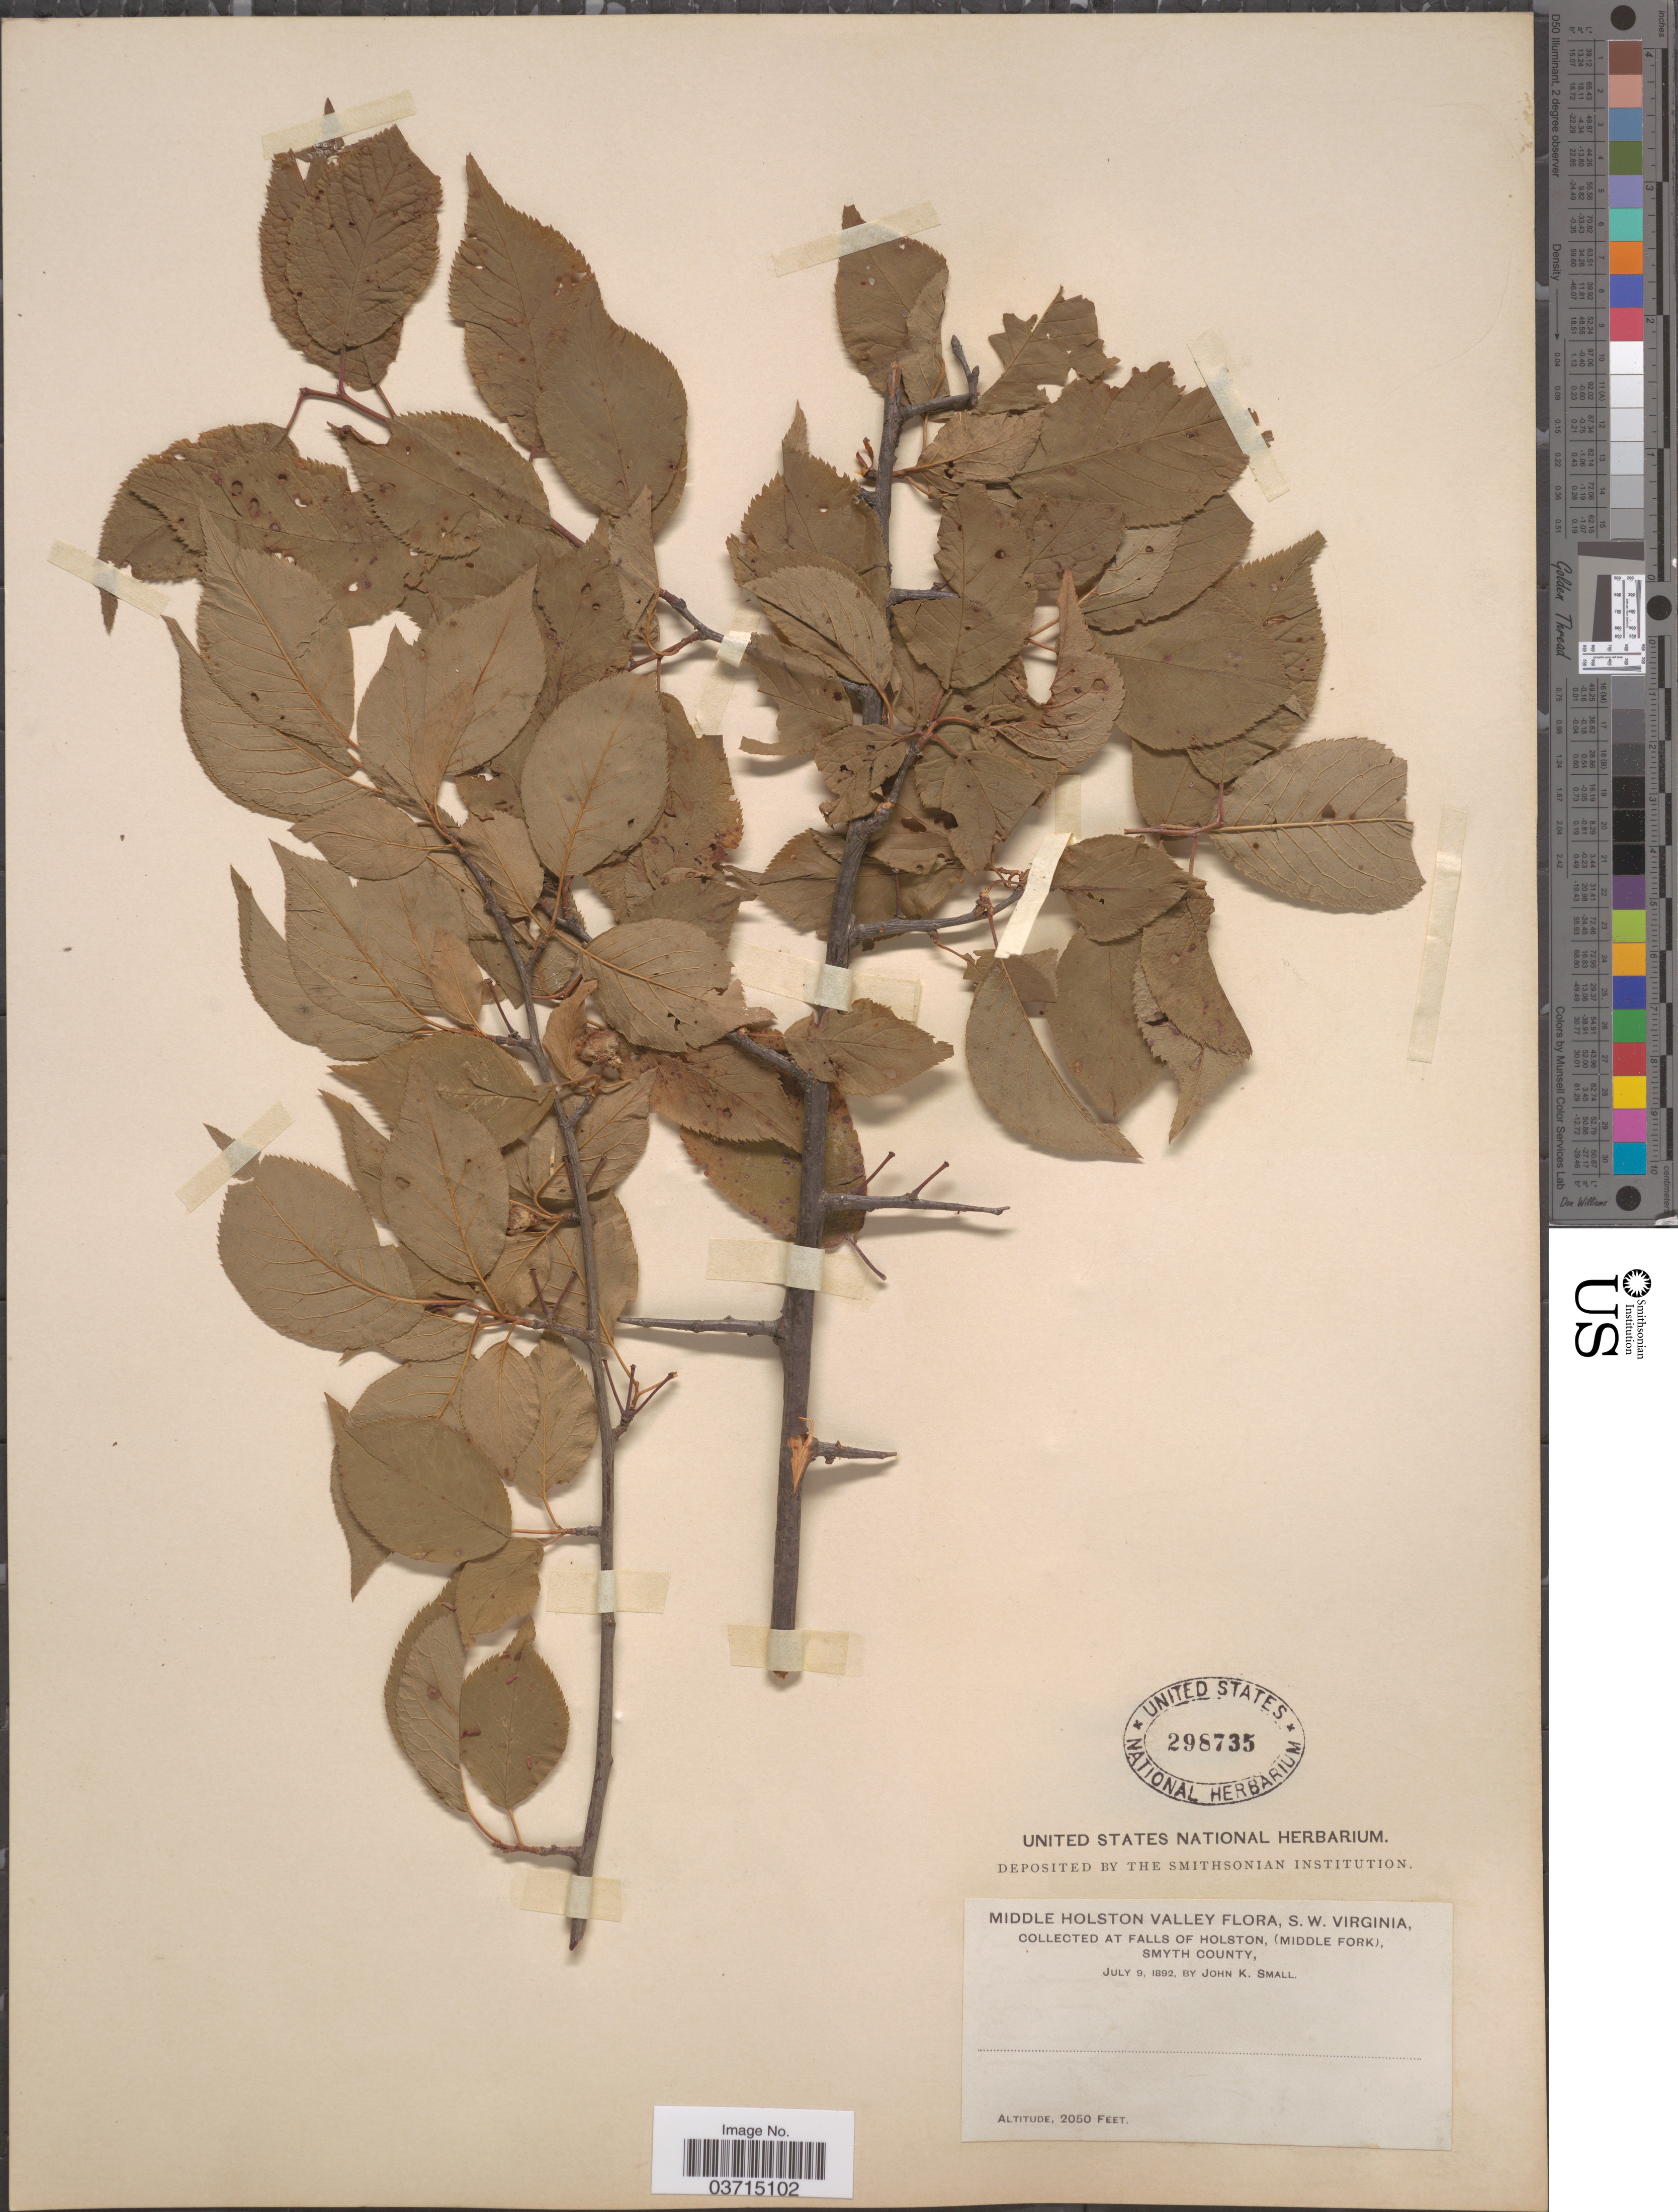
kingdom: Plantae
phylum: Tracheophyta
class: Magnoliopsida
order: Rosales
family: Rosaceae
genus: Prunus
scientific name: Prunus americana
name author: Marshall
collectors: J. K. Small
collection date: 1892-07-09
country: United States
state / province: Virginia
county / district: Smyth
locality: Middle Holston Valley, S. W. Virginia. At Falls of Holston, (Middle Fork), Smyth County.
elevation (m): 625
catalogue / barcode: US 298735